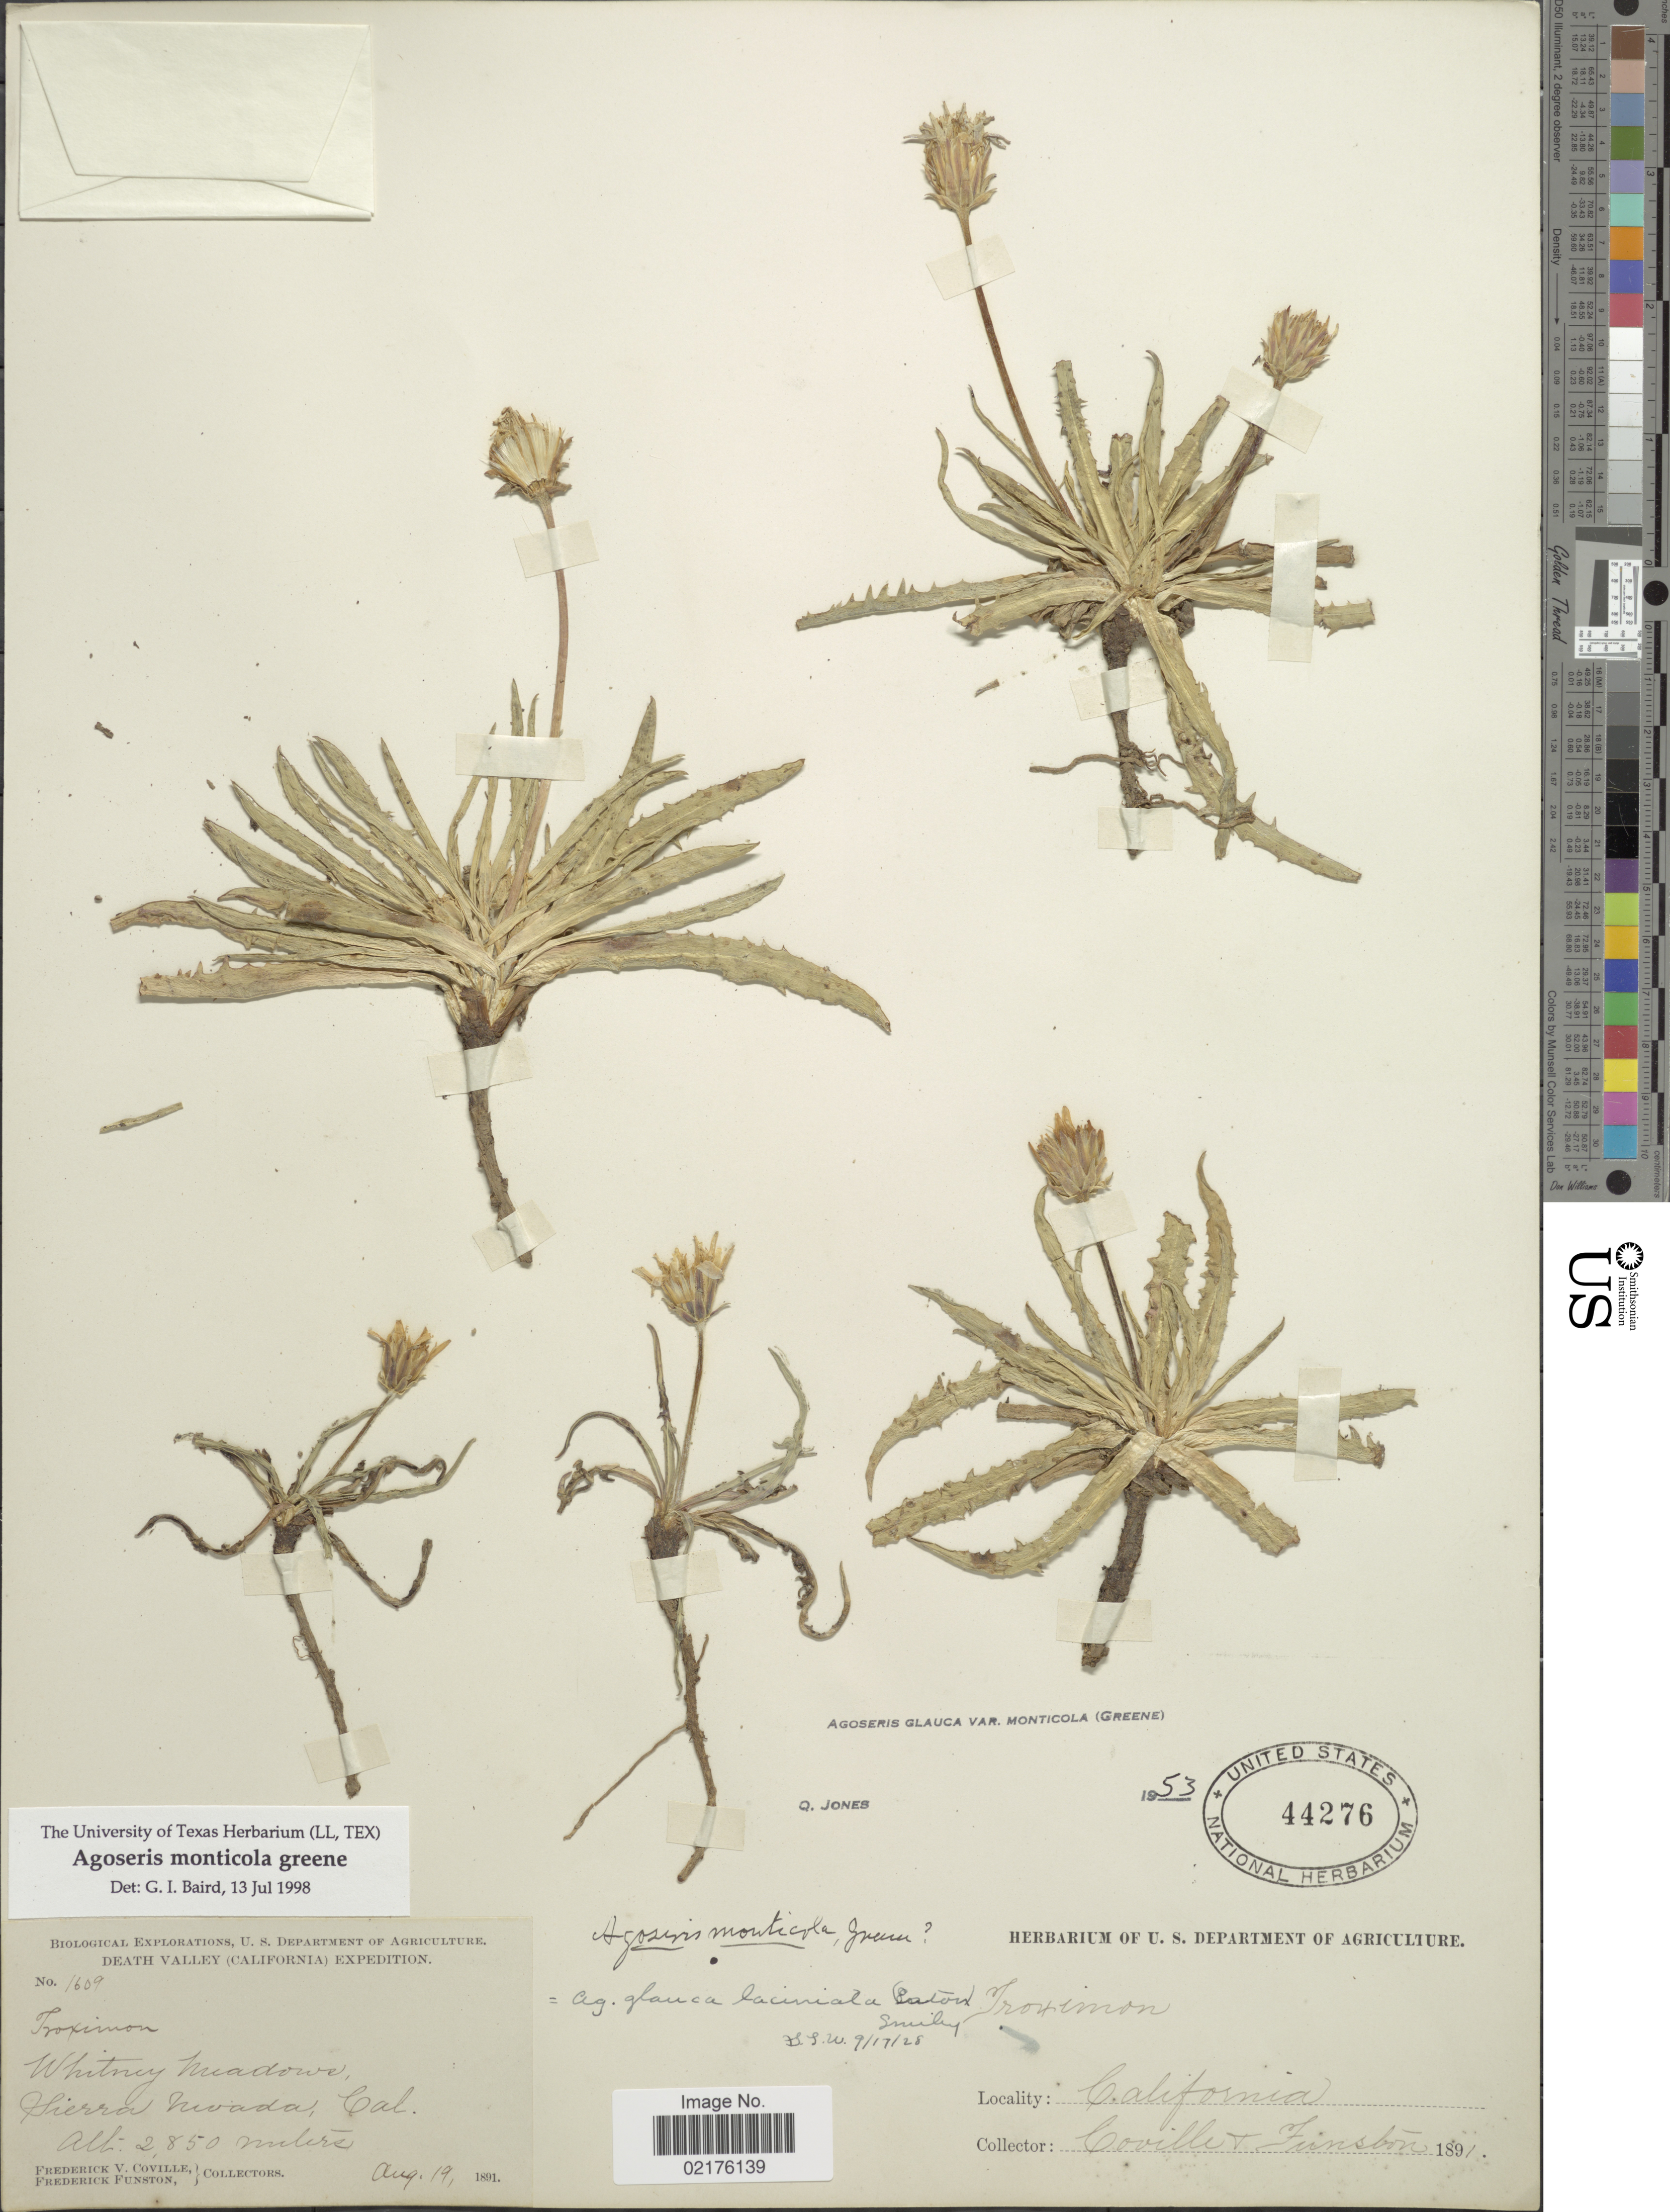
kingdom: Plantae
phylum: Tracheophyta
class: Magnoliopsida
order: Asterales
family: Asteraceae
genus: Agoseris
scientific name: Agoseris monticola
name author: Greene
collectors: F. V. Coville & F. Funston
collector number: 1609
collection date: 1891-08-19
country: United States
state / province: California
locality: Death Valley, Whitney meadows, Sierra Nevada, Cal.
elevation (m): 2850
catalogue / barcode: US 44276